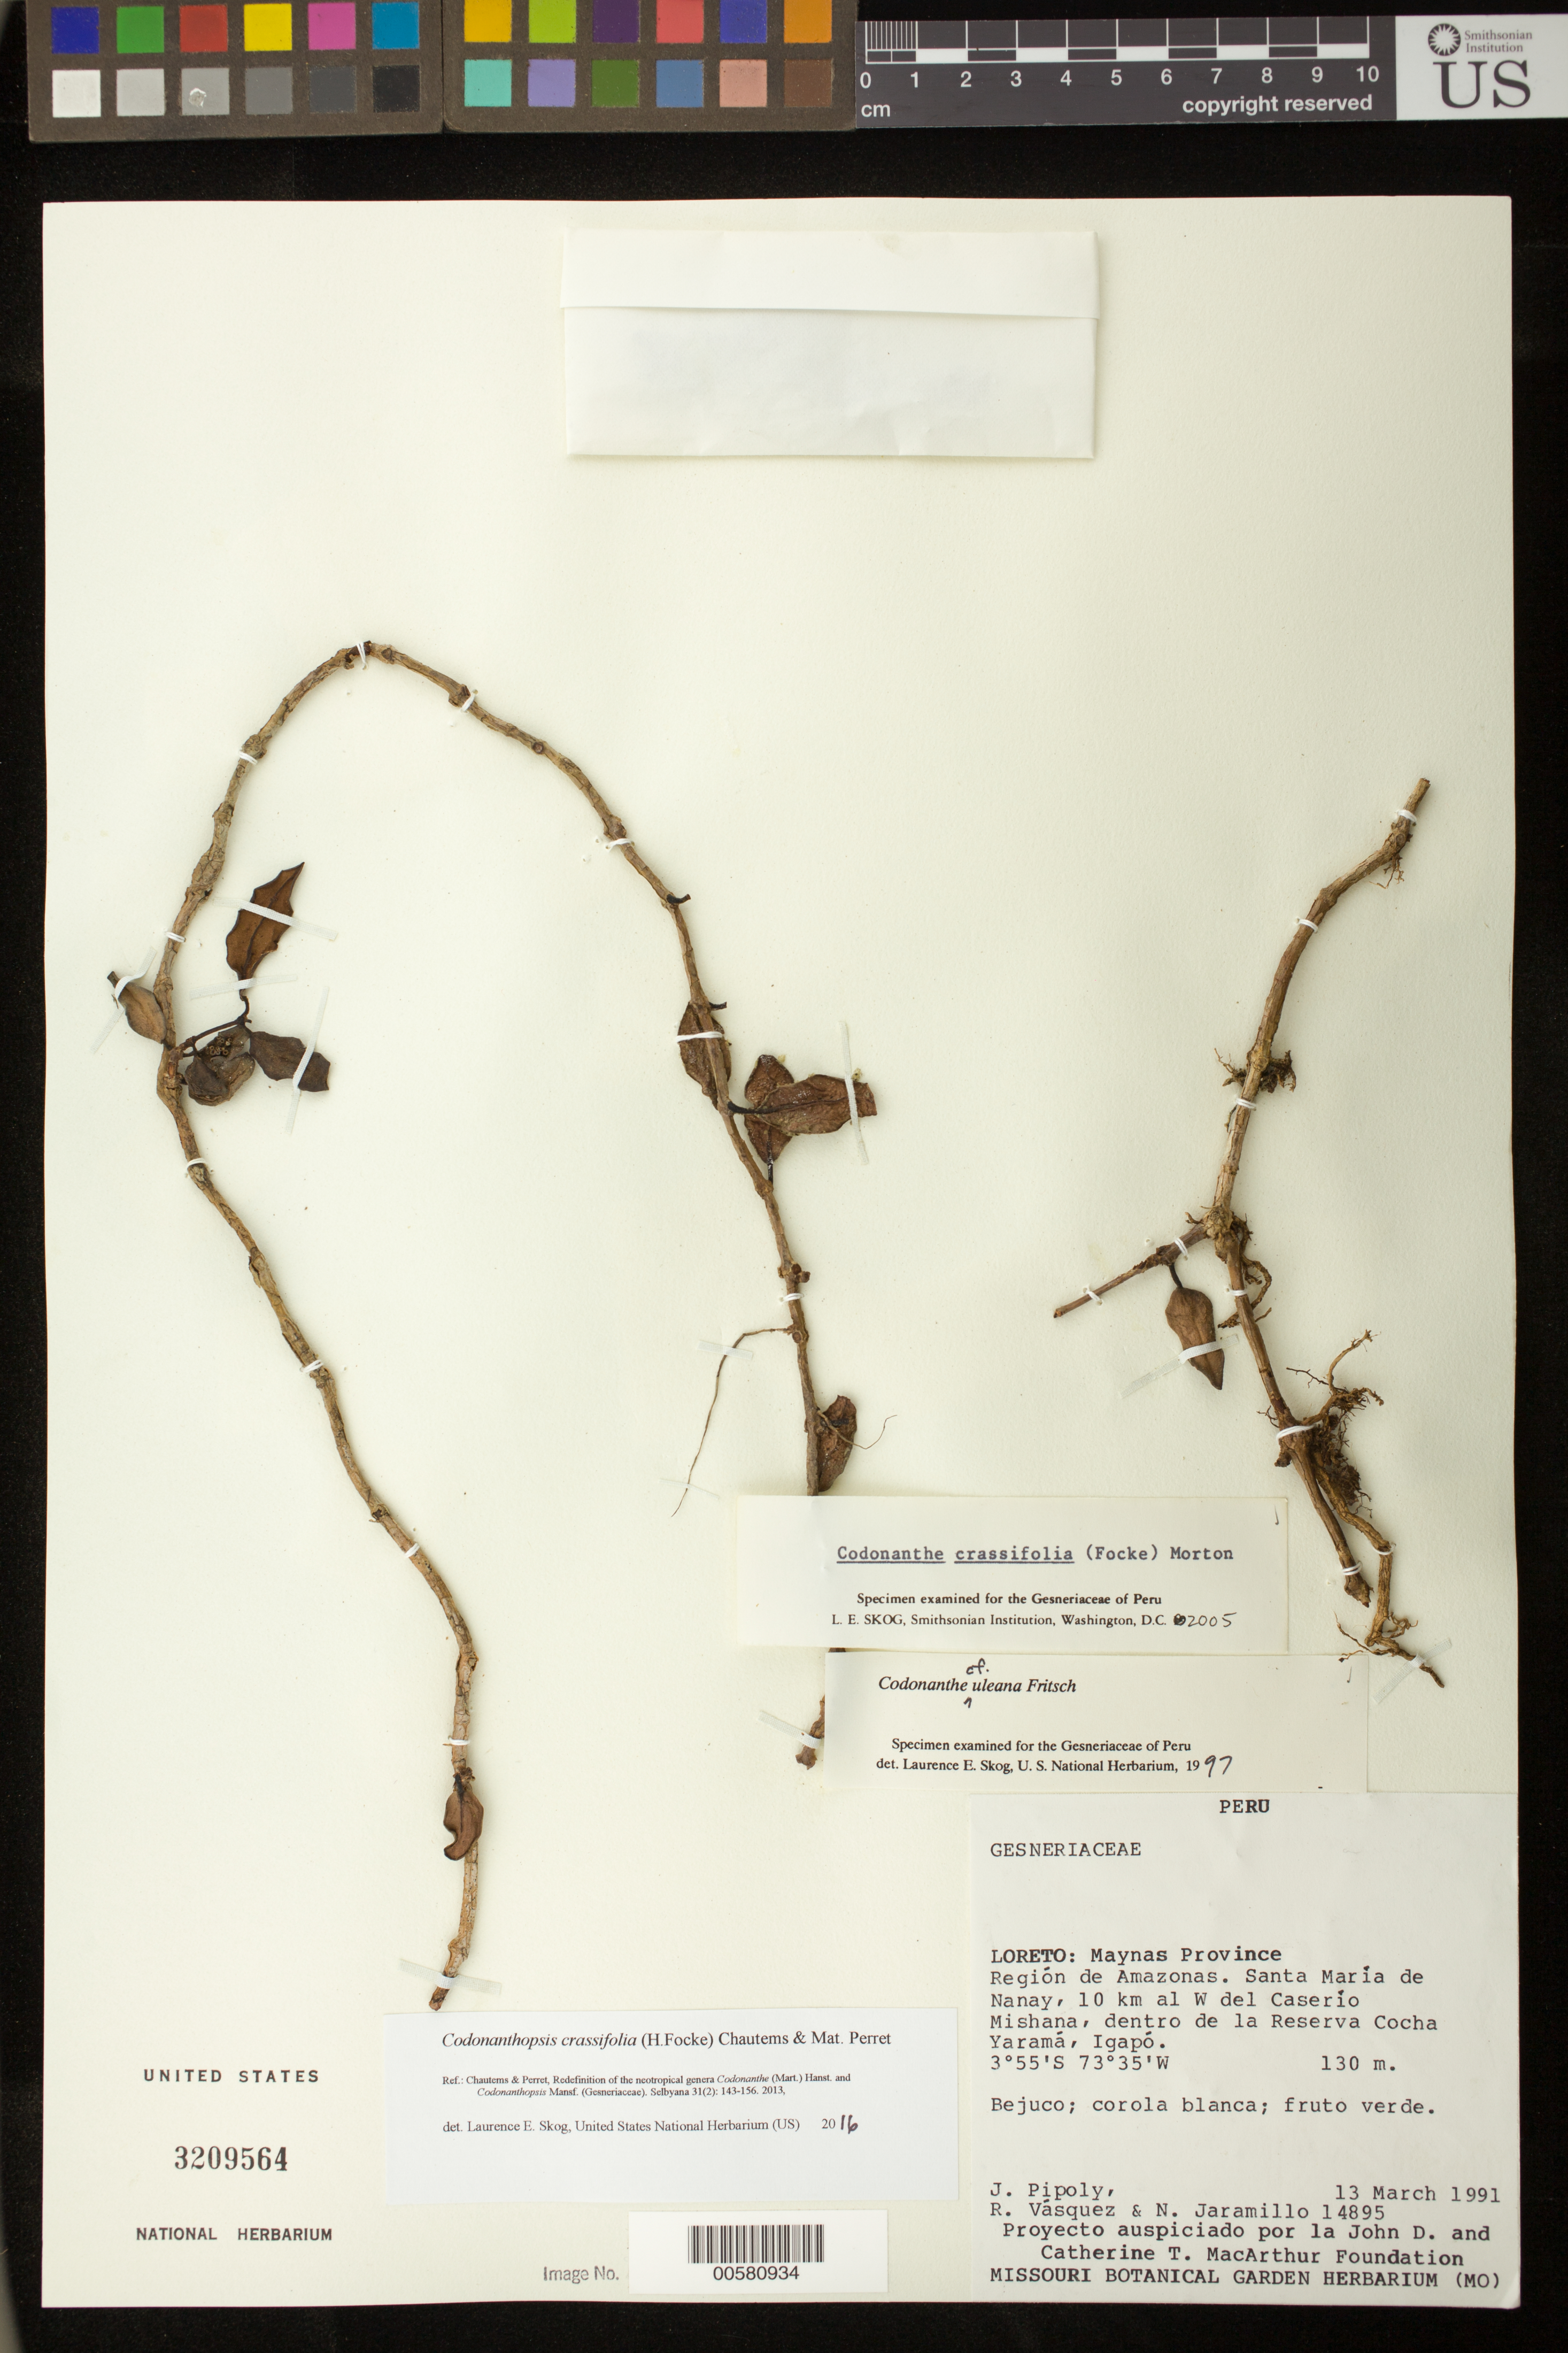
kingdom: Plantae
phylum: Tracheophyta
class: Magnoliopsida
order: Lamiales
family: Gesneriaceae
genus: Codonanthopsis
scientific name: Codonanthopsis crassifolia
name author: (H. Focke) Chautems & Mat.Perret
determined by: Skog, Laurence E.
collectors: J. J. Pipoly, R. Vásquez & N. Jaramillo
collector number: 14895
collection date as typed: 13 Mar 1991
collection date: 1991-03-13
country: Peru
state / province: Loreto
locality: Prov. Maynas; región de Amazonas, Santa María de Nanay, 10 km al W del Caerío Mishana, dentro de la Reserva Cocha Yaramá, Igapó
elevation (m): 130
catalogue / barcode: US 3209564